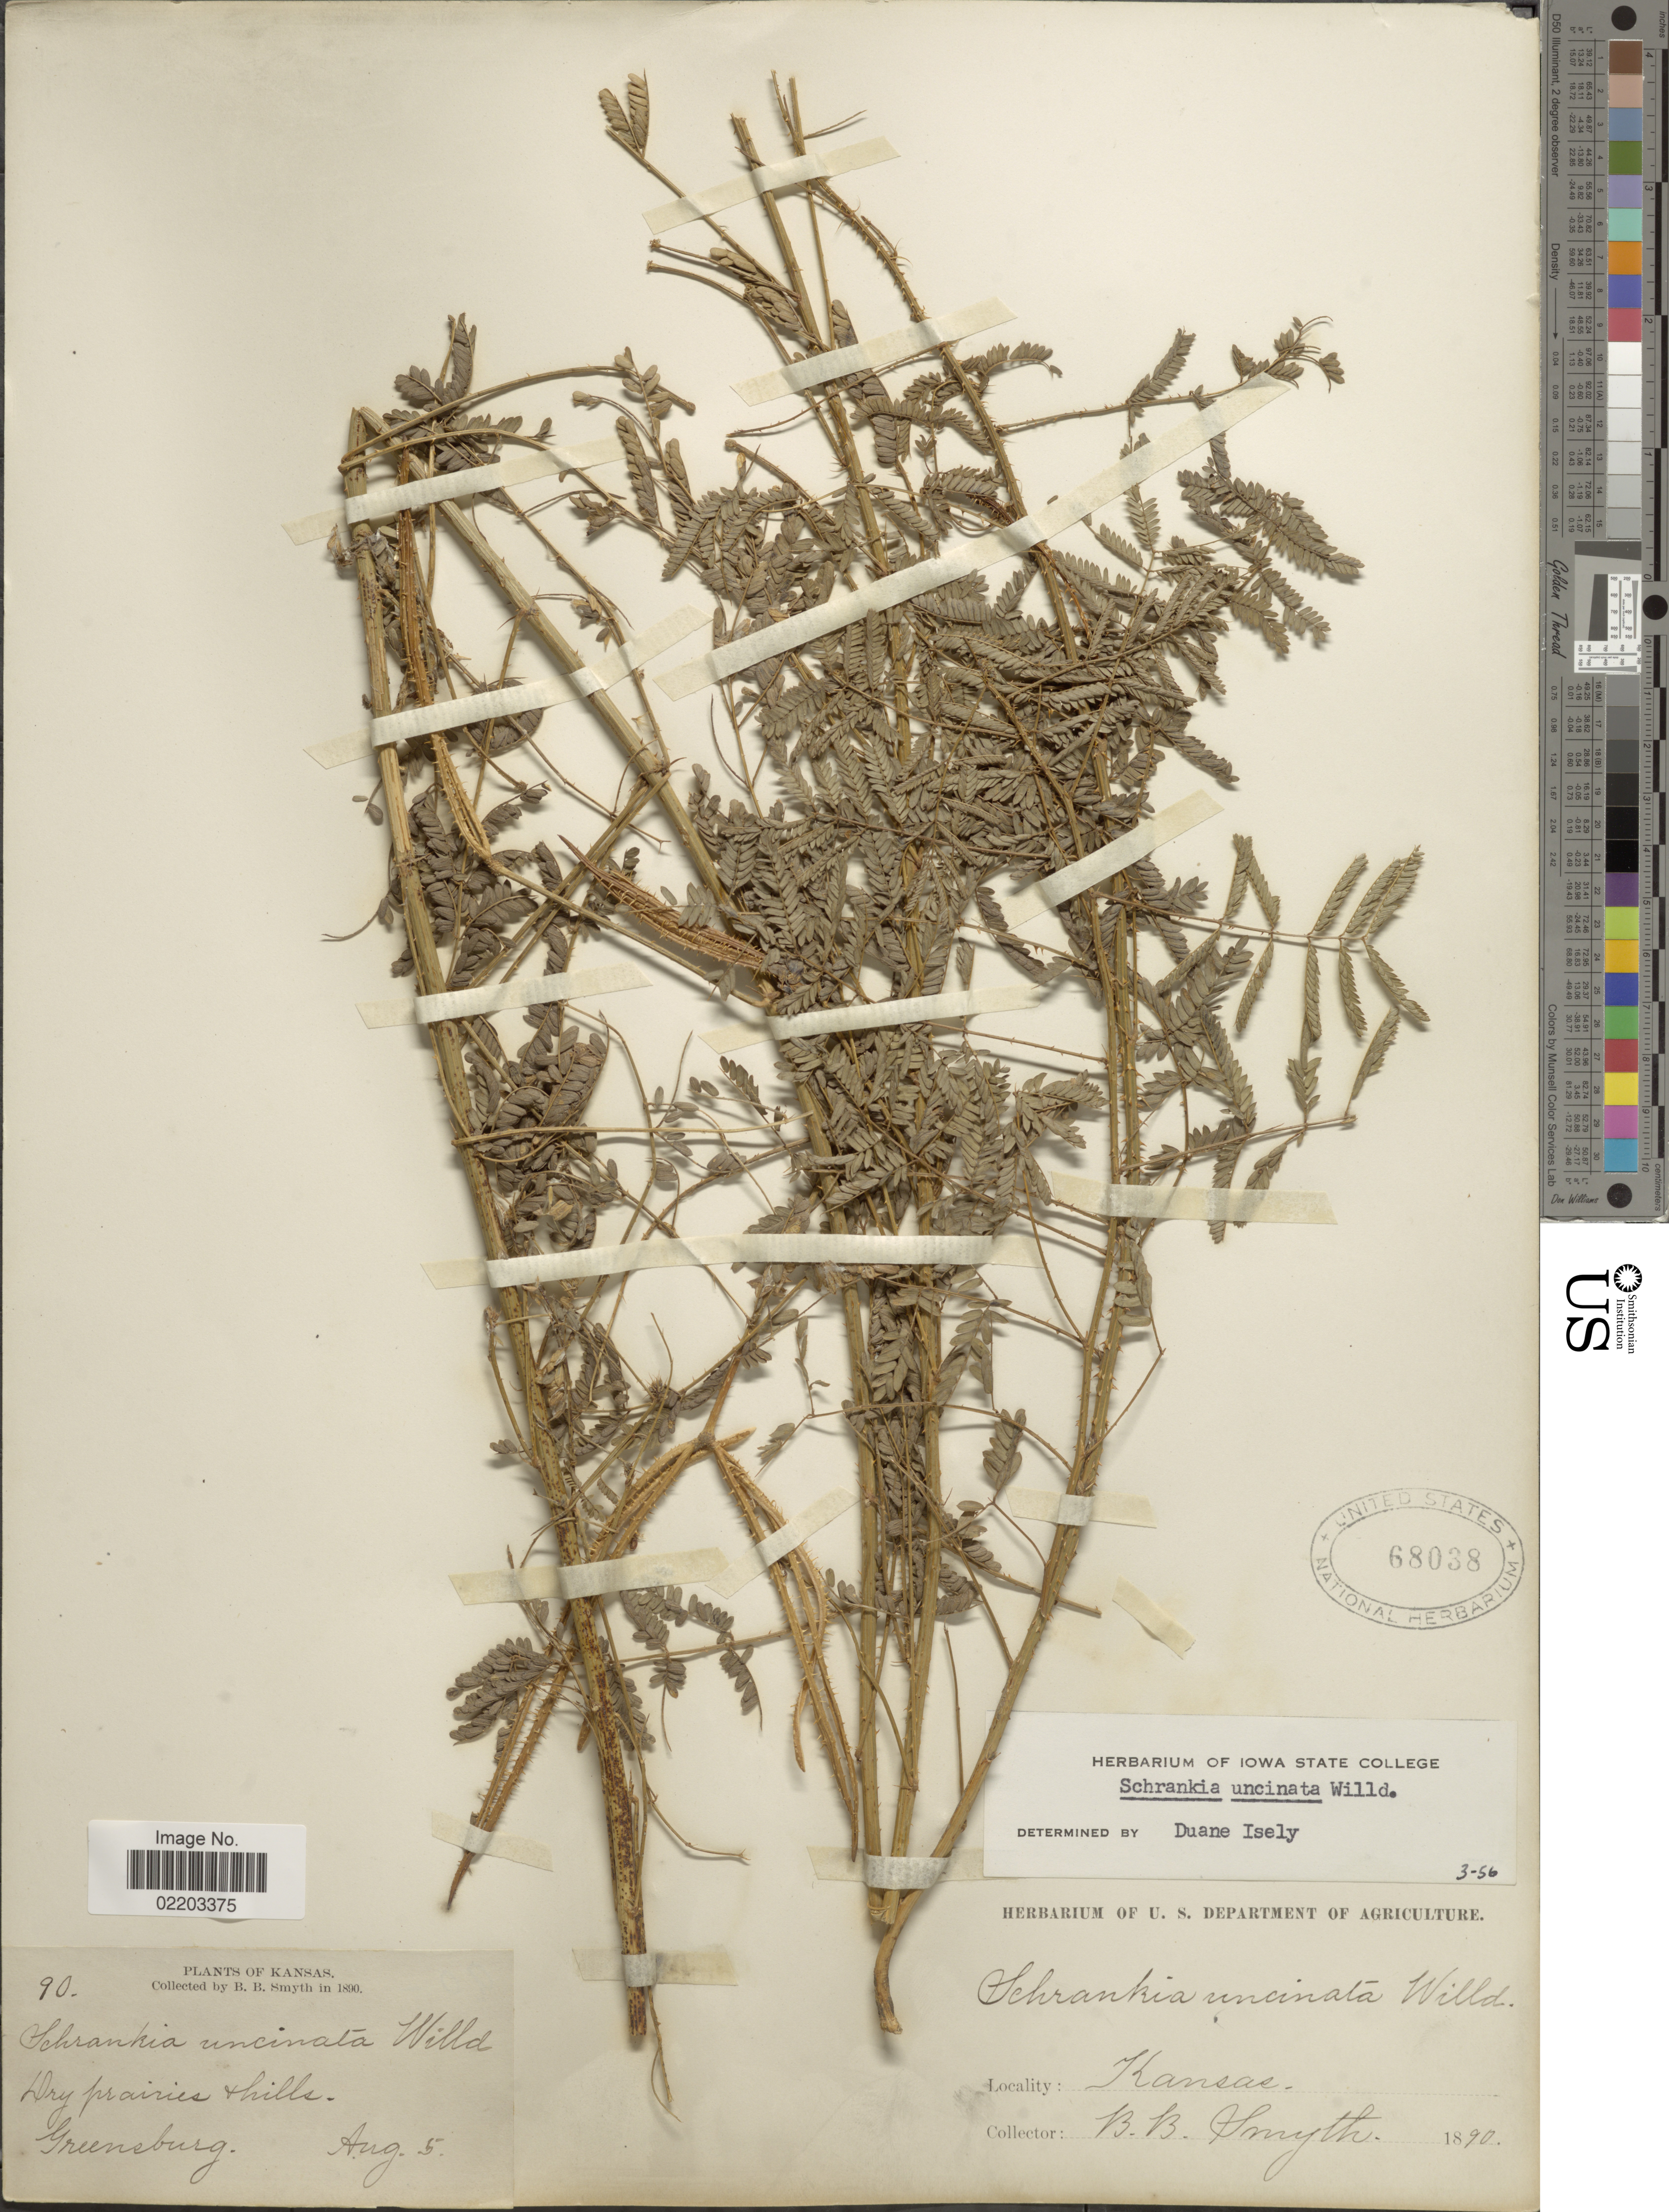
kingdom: Plantae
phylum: Tracheophyta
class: Magnoliopsida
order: Fabales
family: Fabaceae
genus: Mimosa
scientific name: Mimosa nuttallii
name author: (DC.) B.L. Turner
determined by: Strong, M. T., (US), Smithsonian Institution - National Museum of Natural History (UNITED STATES)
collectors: B. Smyth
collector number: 90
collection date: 1890-08-05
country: United States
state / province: Kansas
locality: Dry prairies hills, Greensburg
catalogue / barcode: US 68038